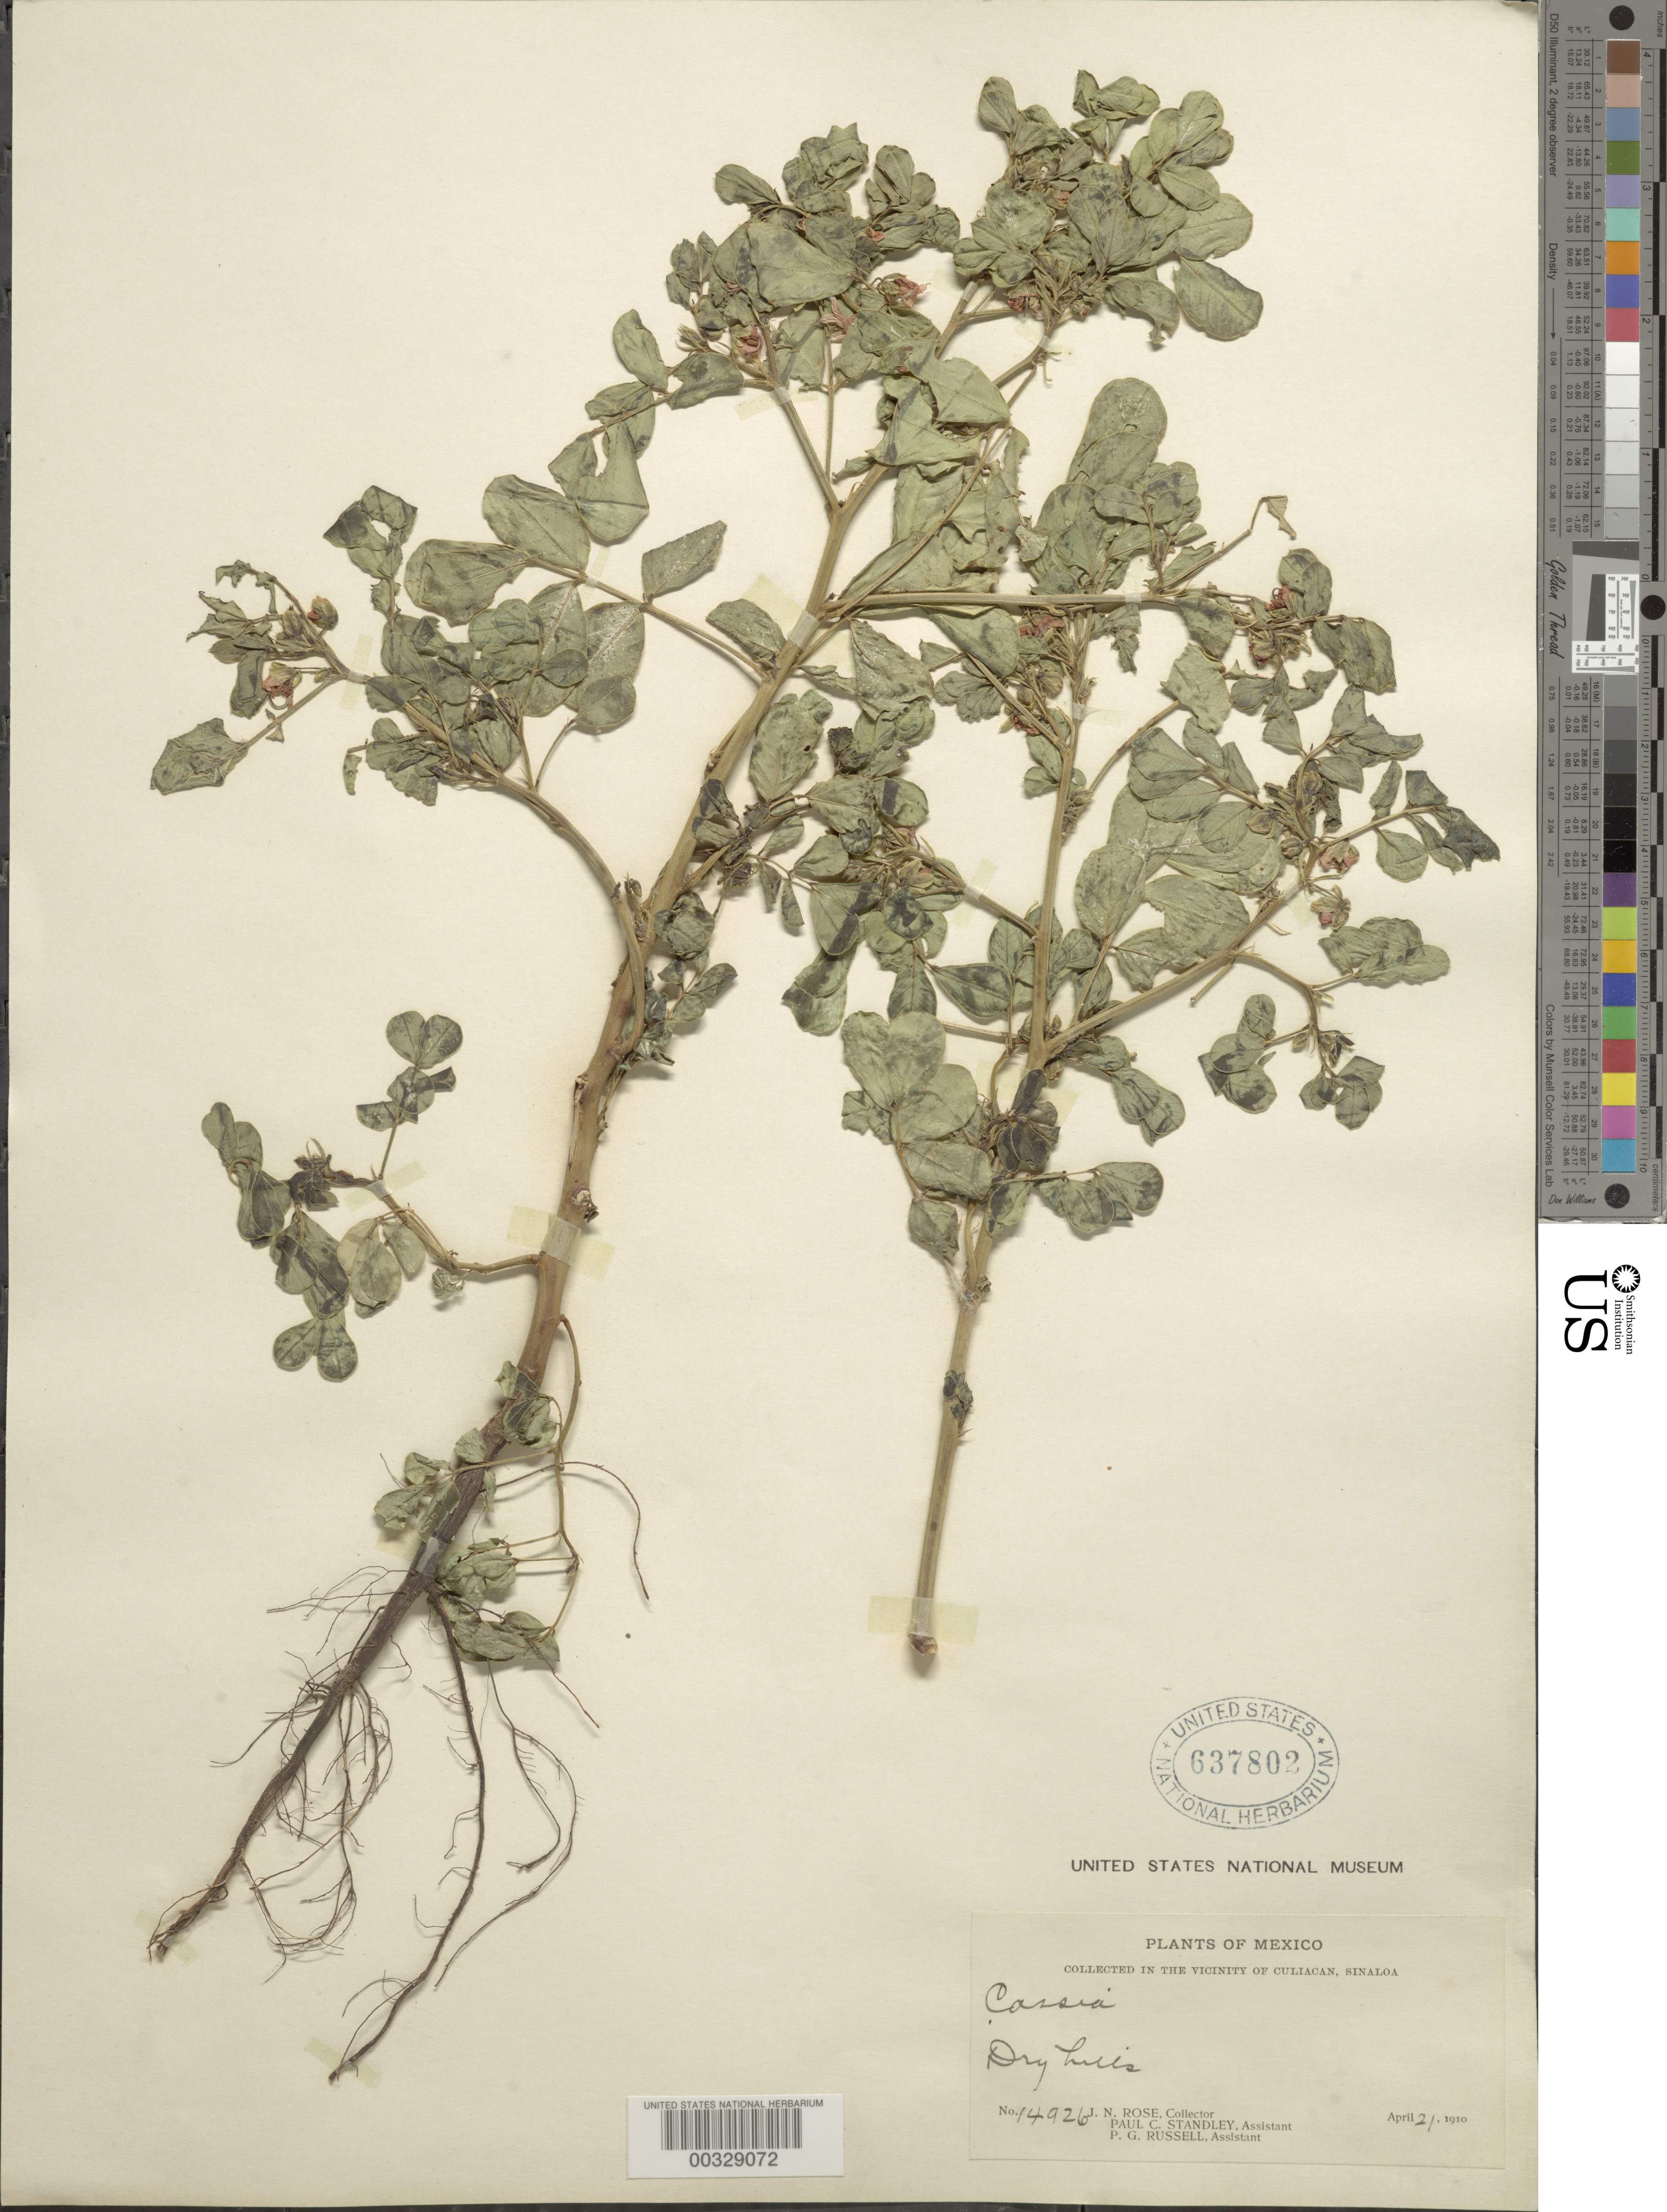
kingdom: Plantae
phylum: Tracheophyta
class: Magnoliopsida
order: Fabales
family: Fabaceae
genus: Senna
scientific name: Senna obtusifolia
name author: (L.) H.S. Irwin & Barneby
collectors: J. N. Rose, P. C. Standley & P. G. Russell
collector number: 14926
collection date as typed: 21 Apr 1910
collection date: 1910-04-21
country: Mexico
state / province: Sinaloa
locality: Vicinity of Culiacan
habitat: Dry hills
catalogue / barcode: US 637802